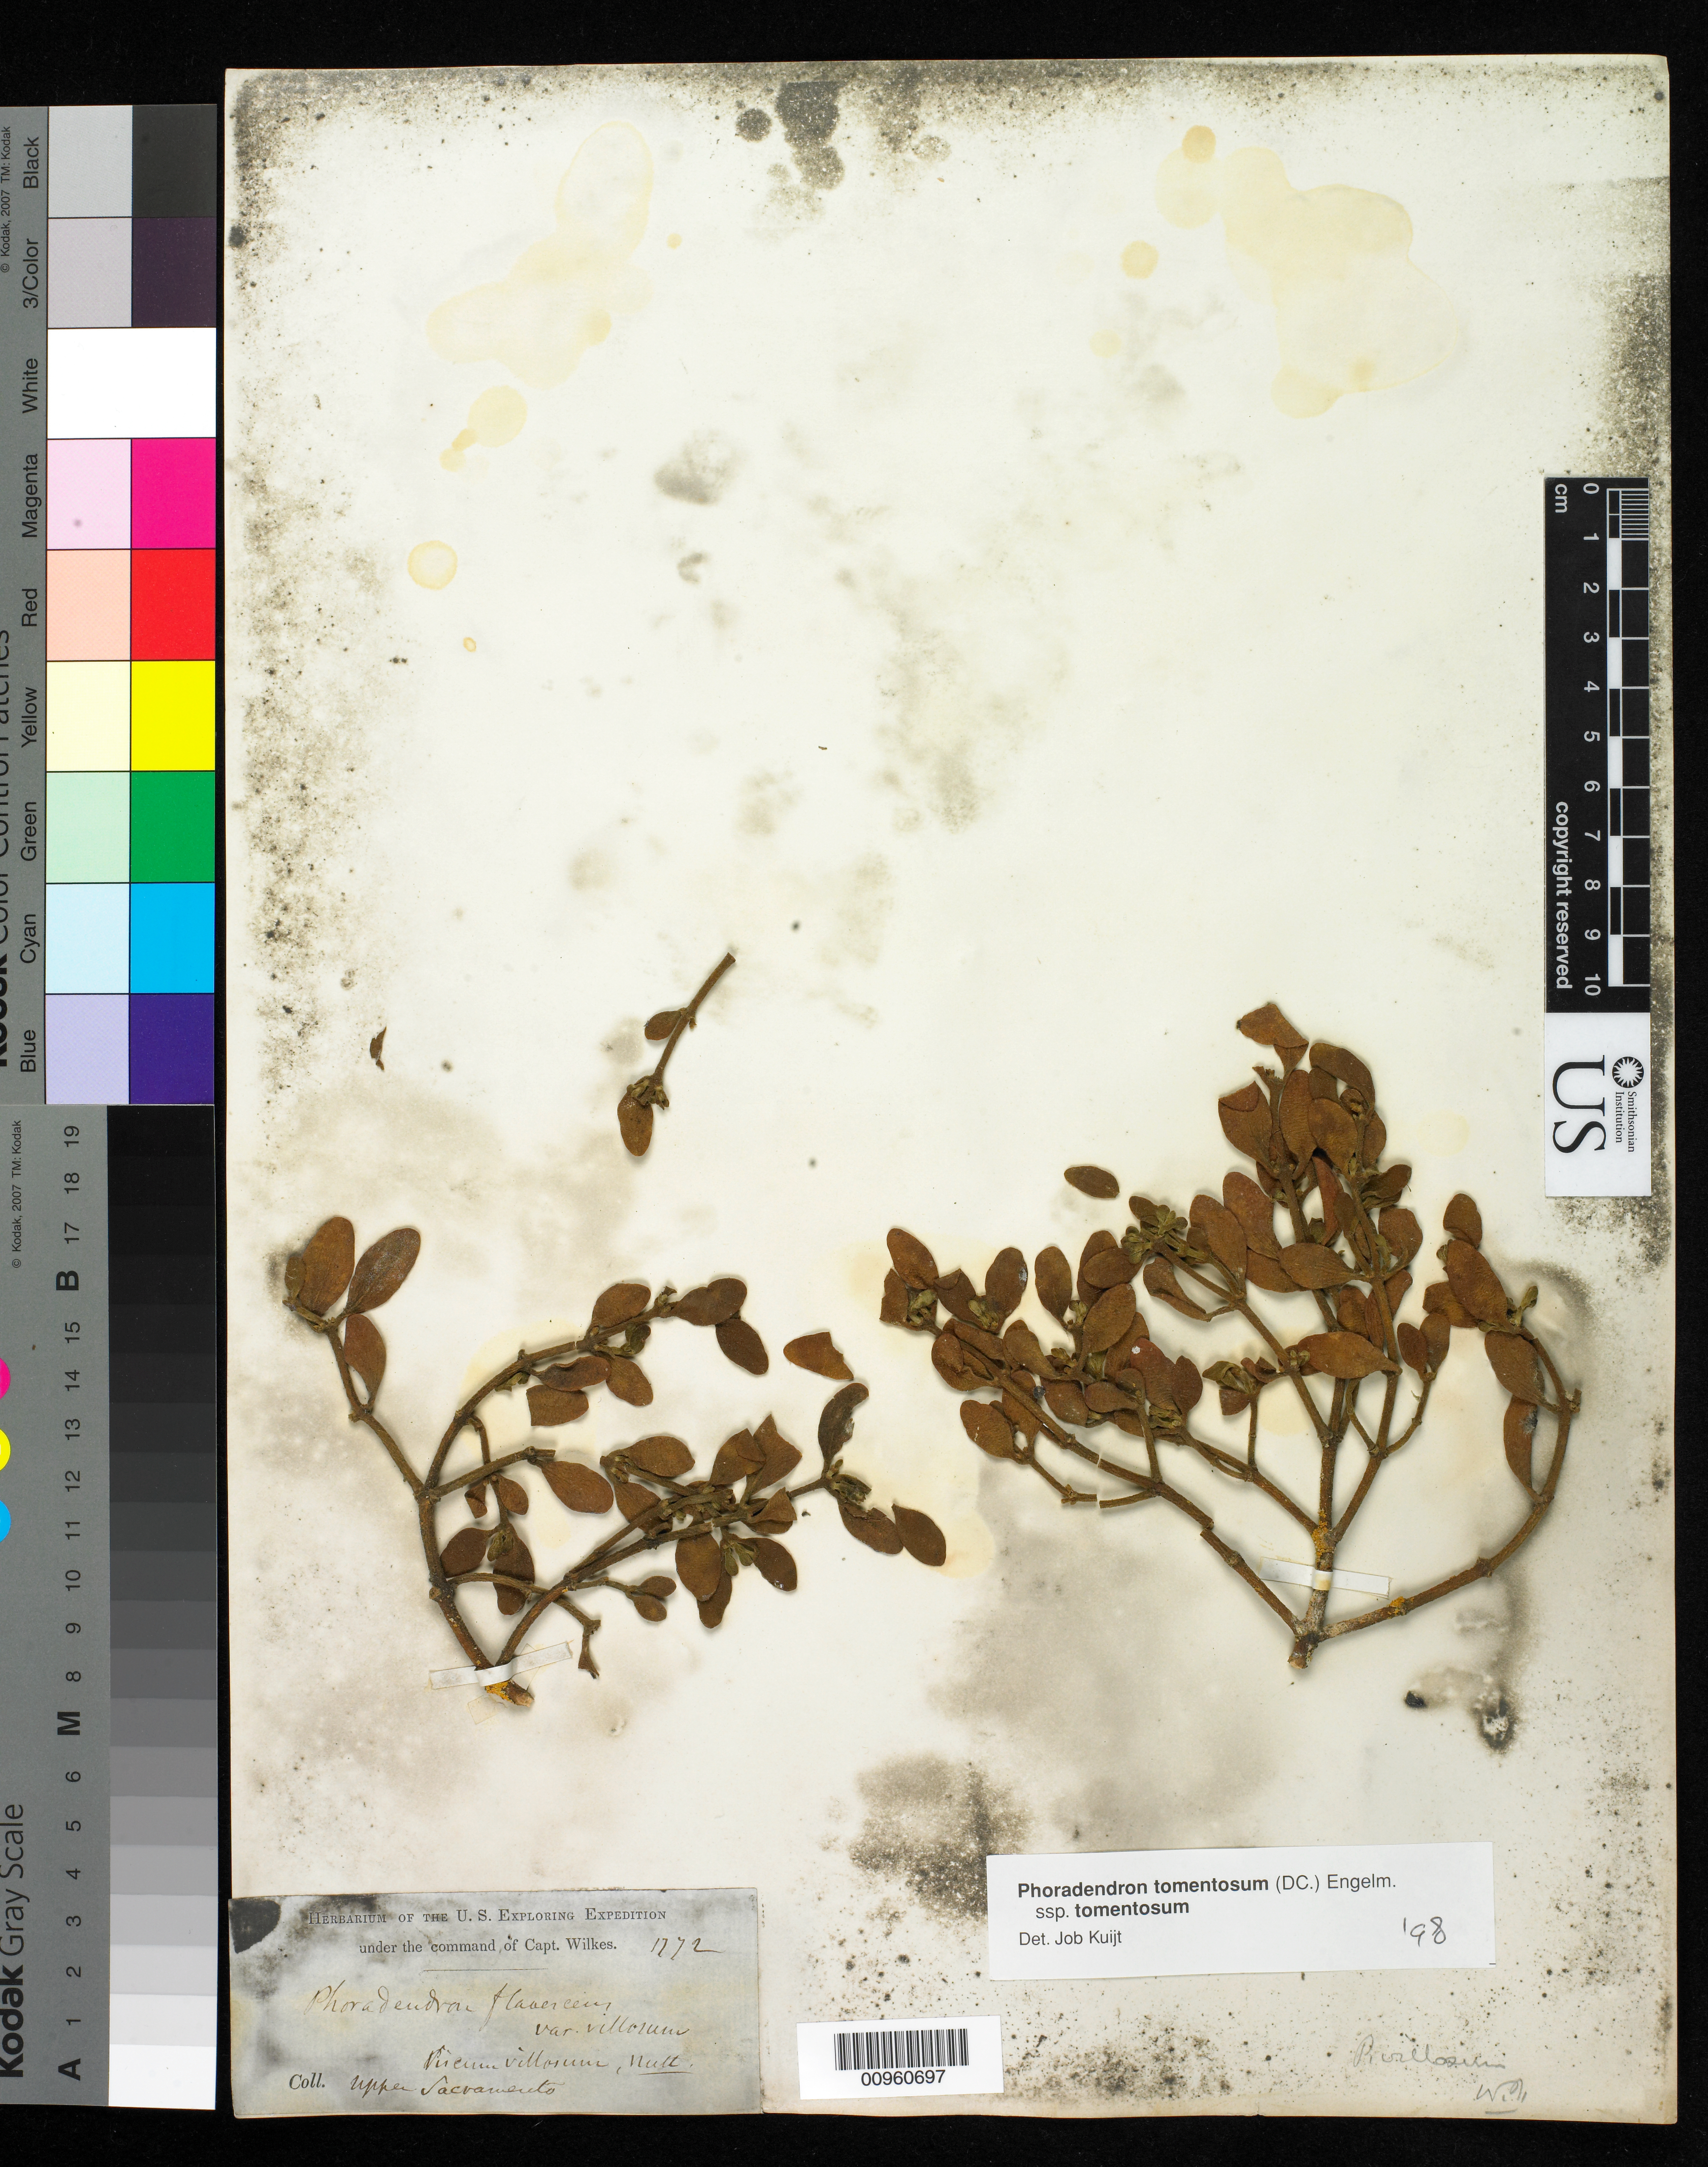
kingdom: Plantae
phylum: Tracheophyta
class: Magnoliopsida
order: Santalales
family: Viscaceae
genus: Phoradendron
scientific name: Phoradendron tomentosum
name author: DC.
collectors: Wilkes Explor. Exped.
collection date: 1838/1842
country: United States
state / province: California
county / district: Sacramento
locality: Upper Sacramento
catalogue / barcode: US 98622